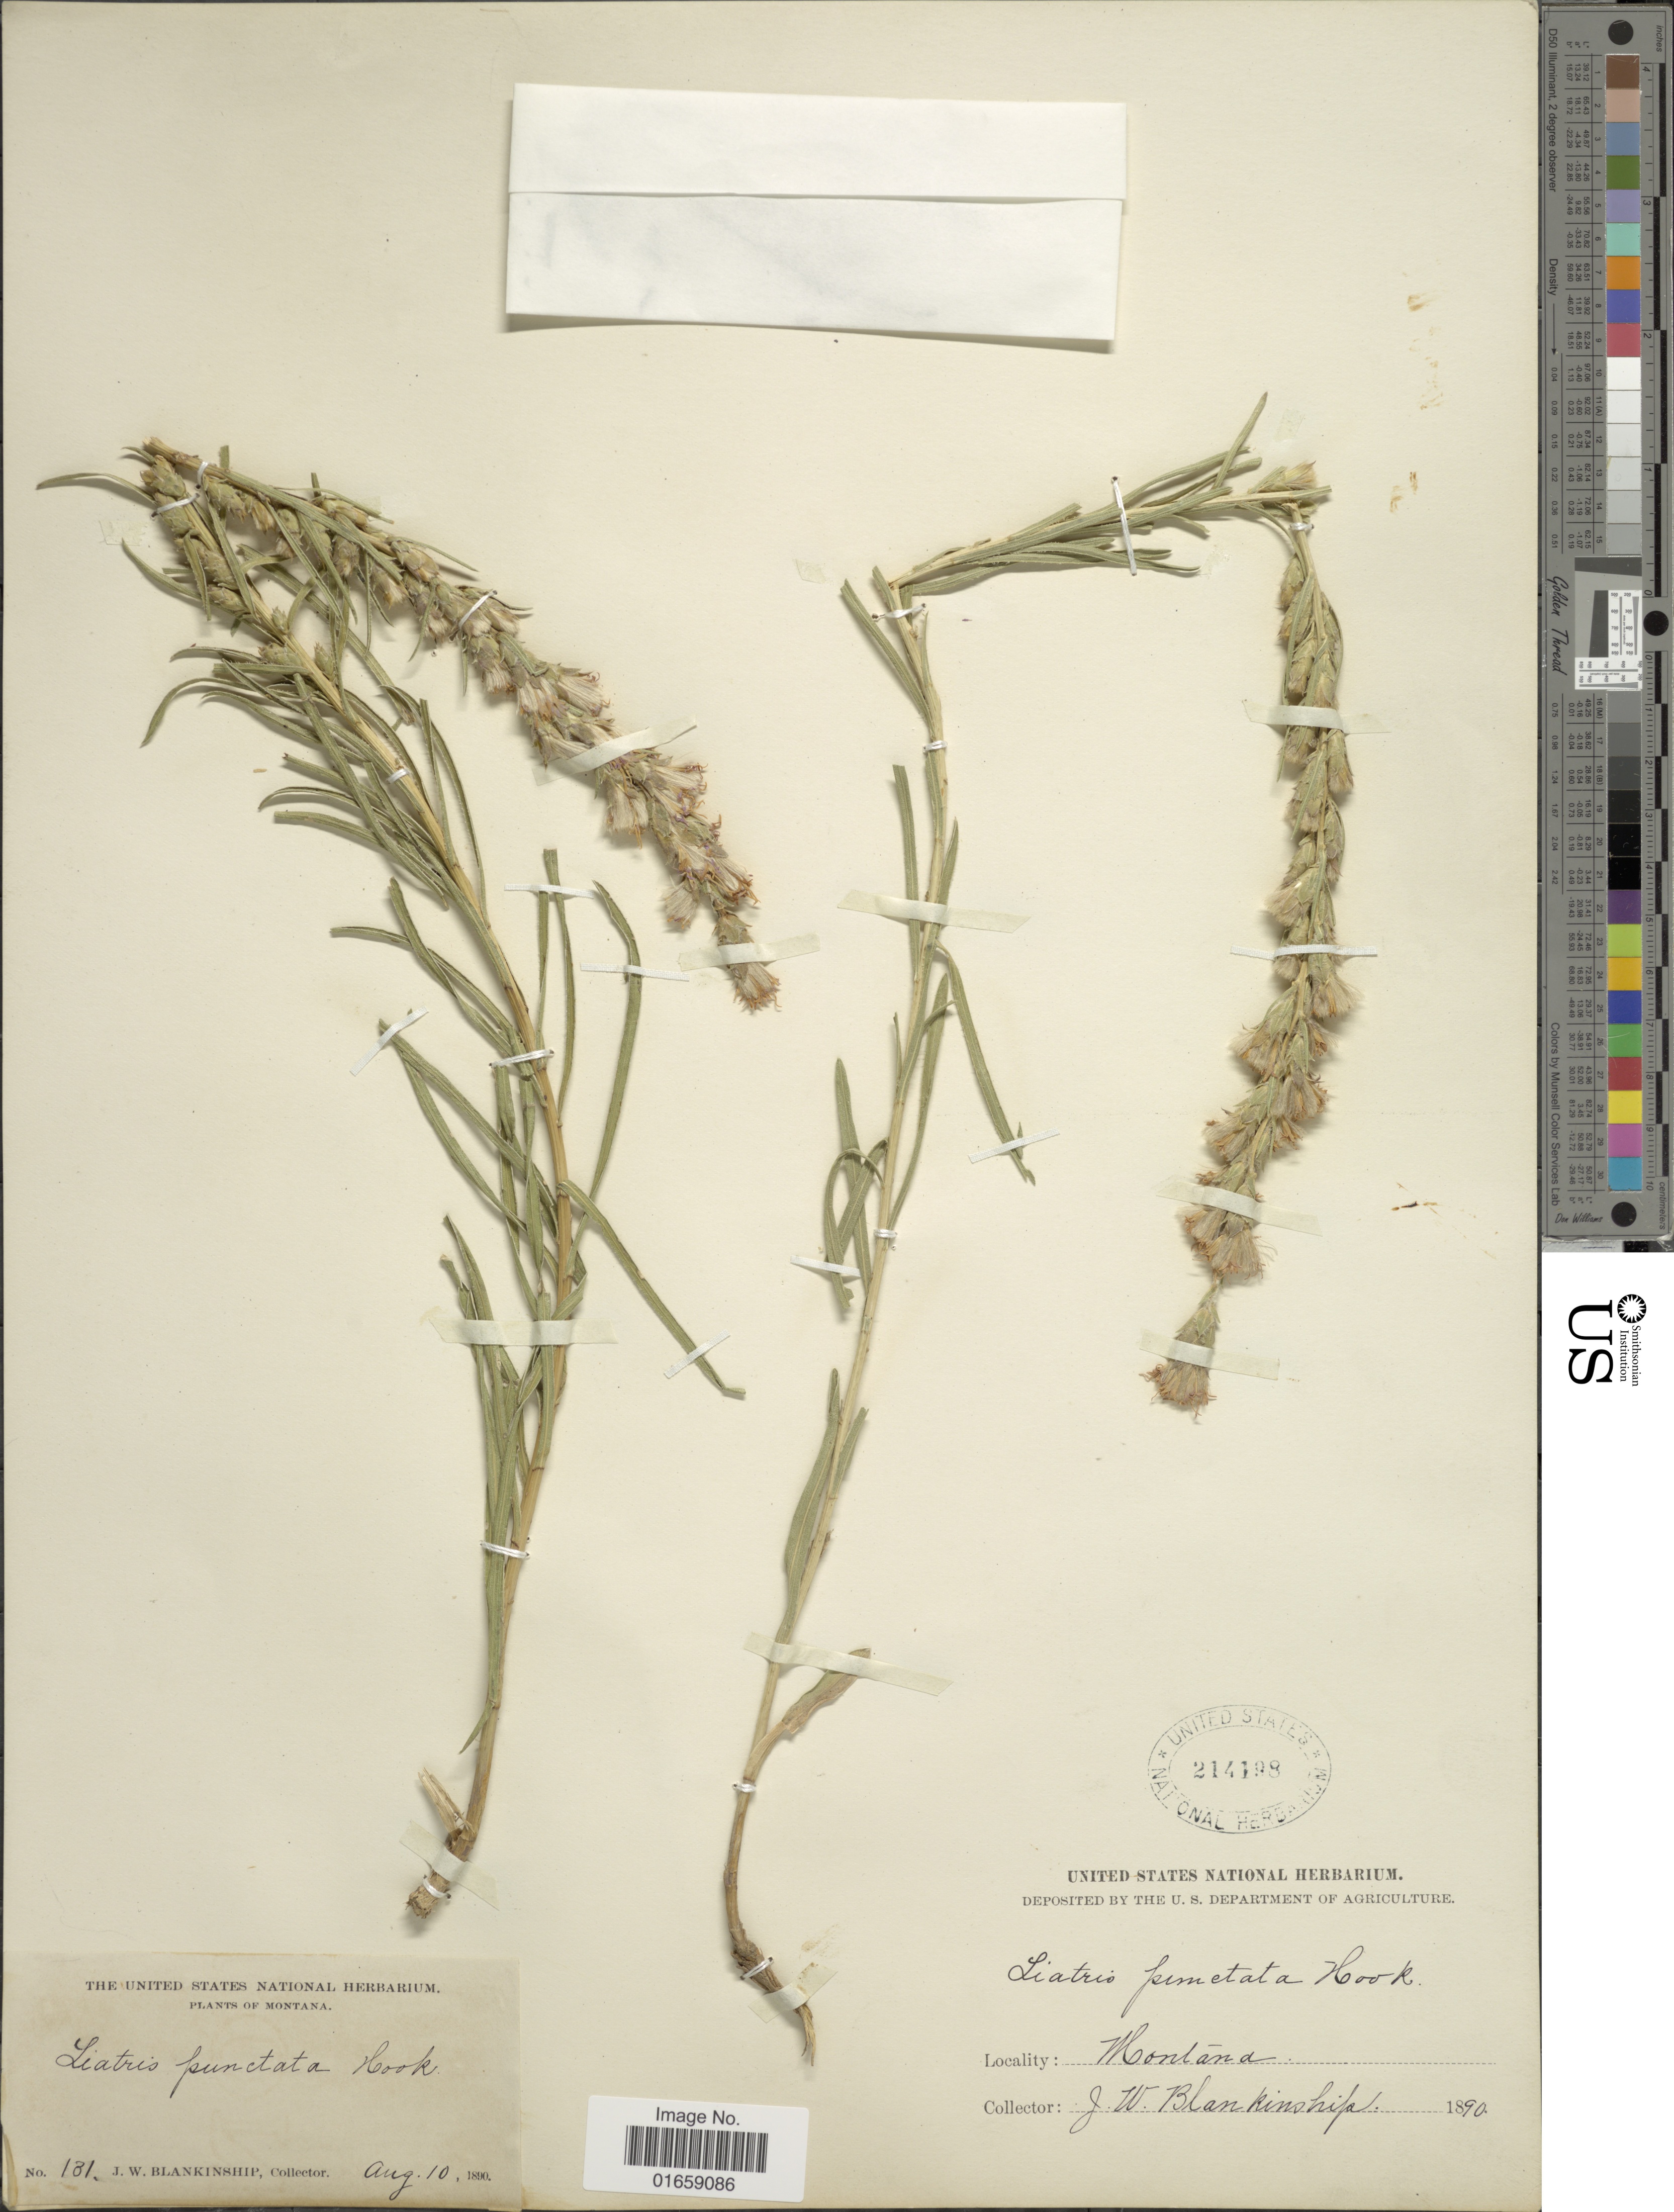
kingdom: Plantae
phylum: Tracheophyta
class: Magnoliopsida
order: Asterales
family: Asteraceae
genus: Liatris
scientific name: Liatris punctata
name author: Hook.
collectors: J. W. Blankinship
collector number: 131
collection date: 1890-08-10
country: United States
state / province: Montana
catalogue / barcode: US 214198